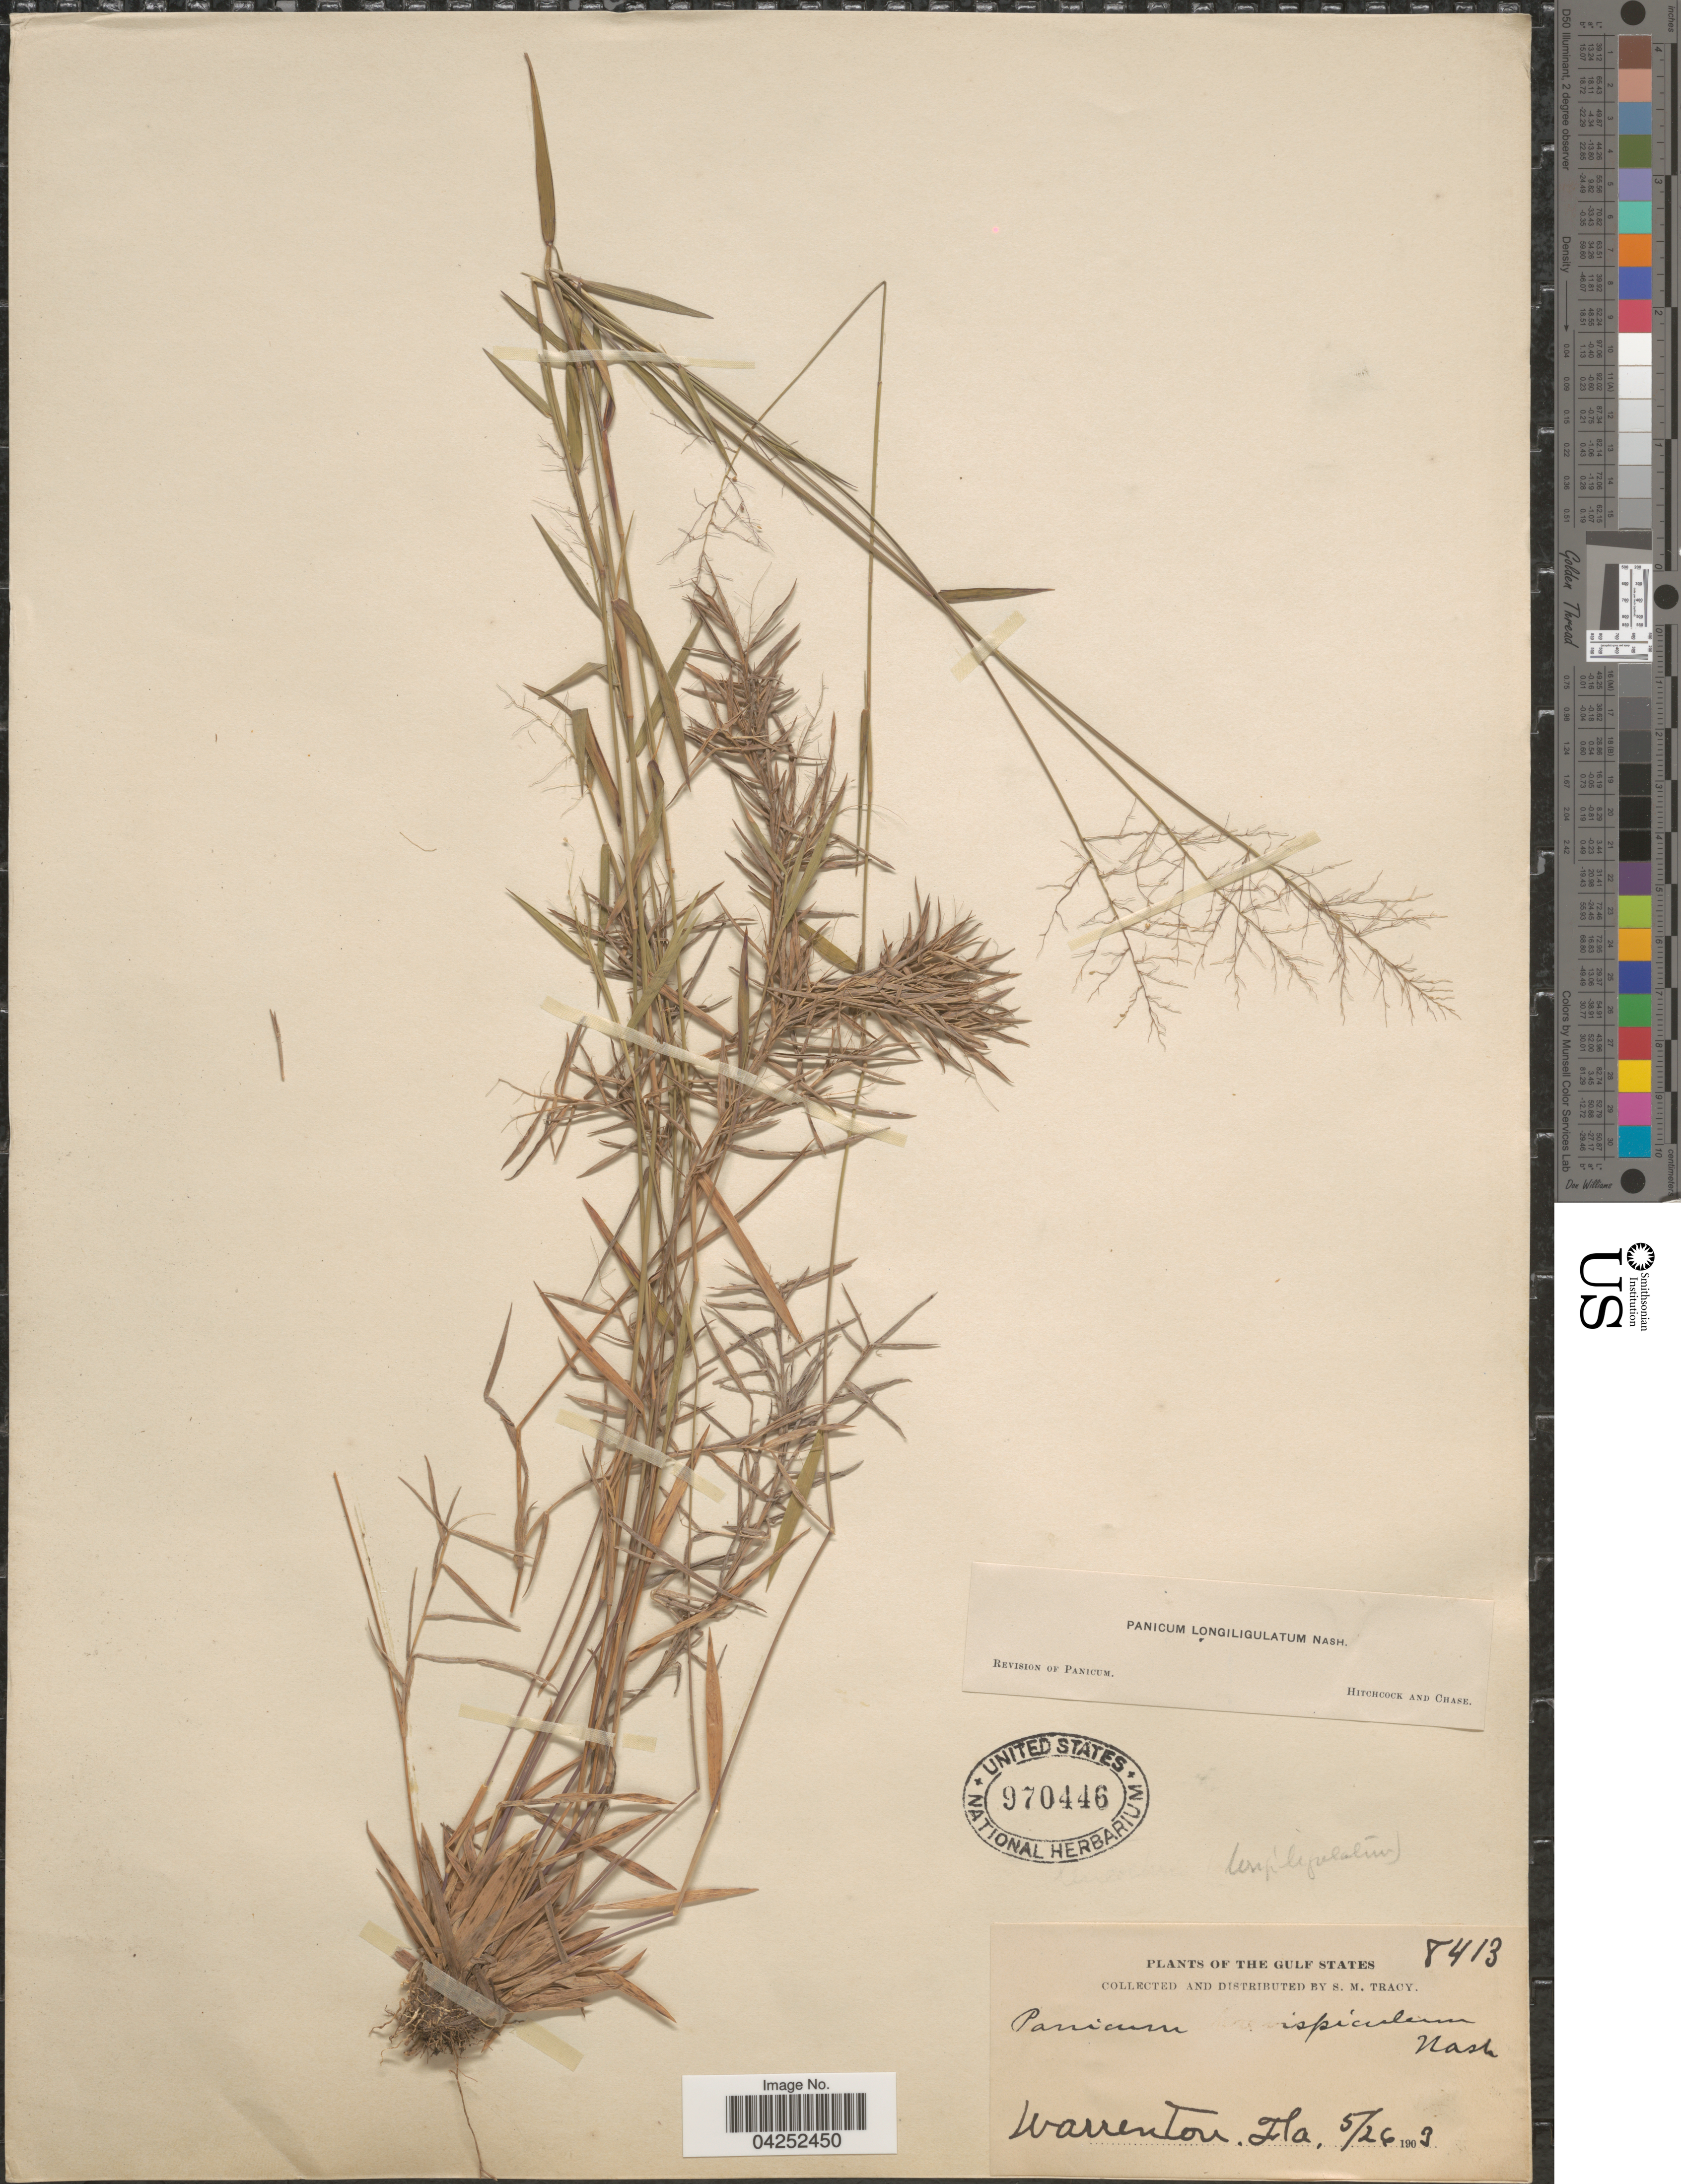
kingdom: Plantae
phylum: Tracheophyta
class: Liliopsida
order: Poales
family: Poaceae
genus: Dichanthelium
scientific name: Dichanthelium bicknellii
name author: (Nash) LeBlond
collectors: S. M. Tracy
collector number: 8413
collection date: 1903-05-26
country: United States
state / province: Florida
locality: The Gulf States. Warrenton.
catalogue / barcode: US 970446